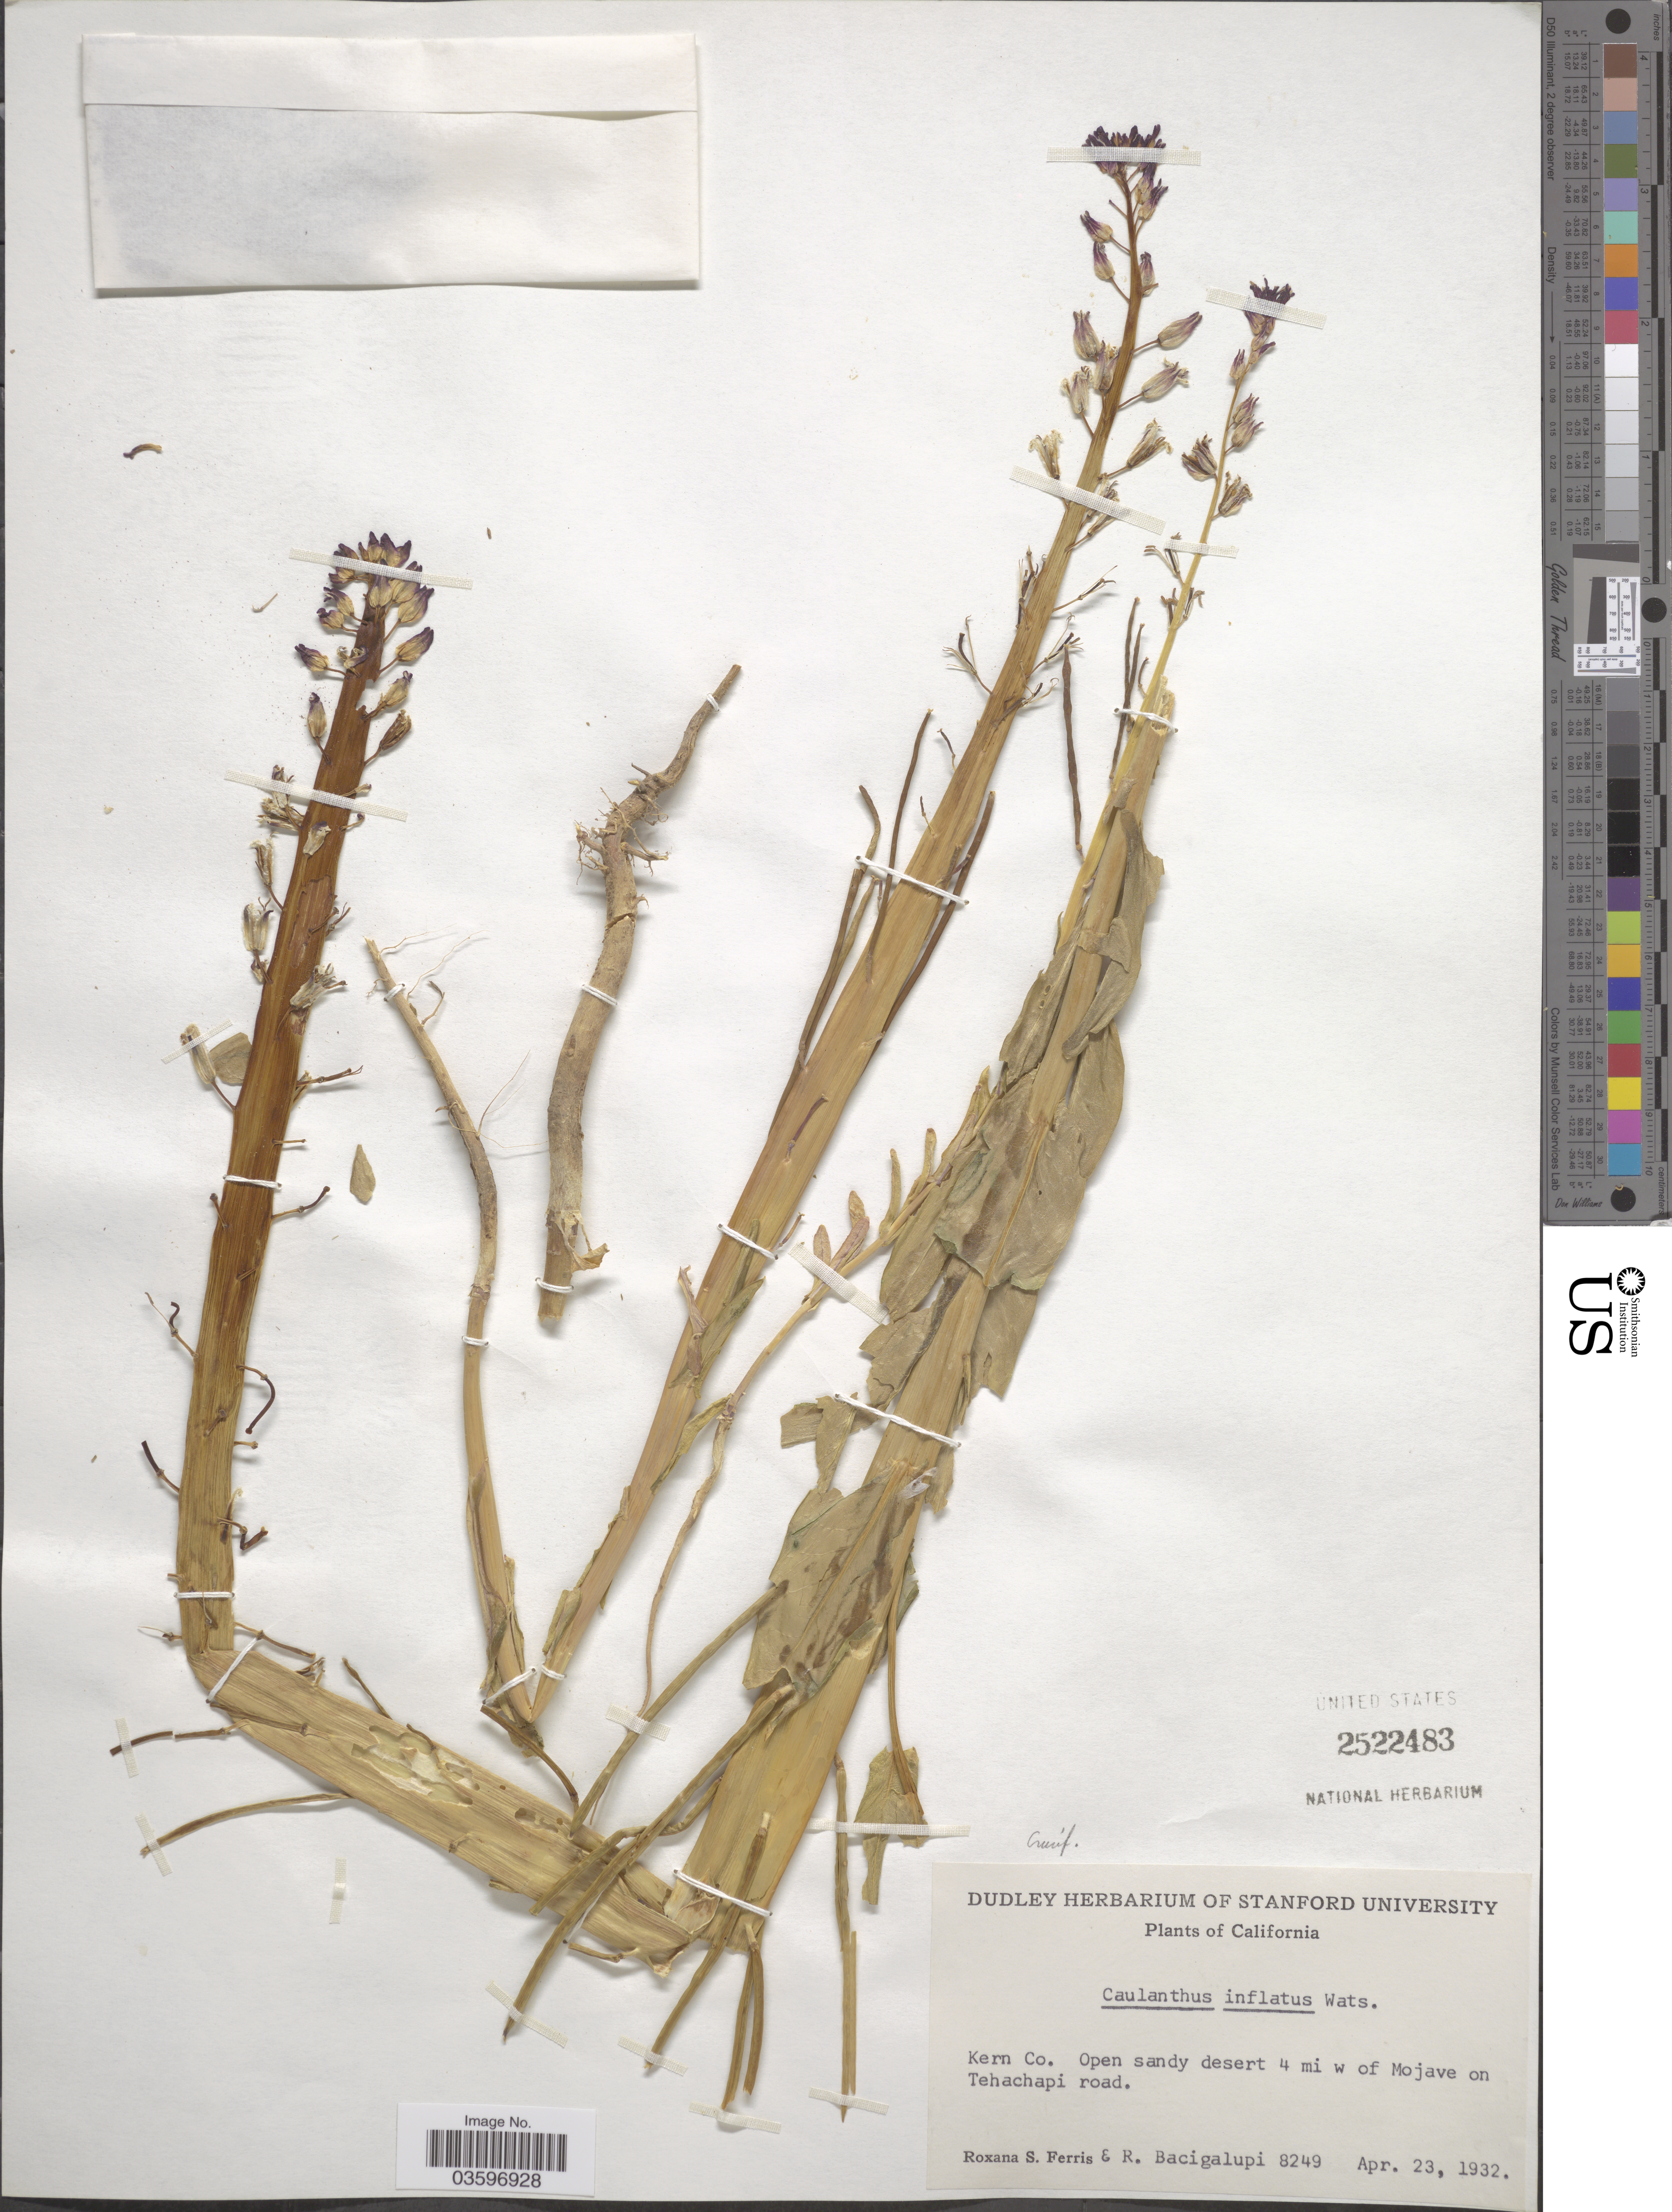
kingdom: Plantae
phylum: Tracheophyta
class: Magnoliopsida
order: Brassicales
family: Brassicaceae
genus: Caulanthus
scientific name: Caulanthus inflatus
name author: S. Watson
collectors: R. S. Ferris & R. Bacigalupi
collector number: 8249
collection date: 1932-04-23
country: United States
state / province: California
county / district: Kern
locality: Kern Co. Open sandy desert 4 mi w of Mojave on Tehachapi road.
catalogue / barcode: US 2522483